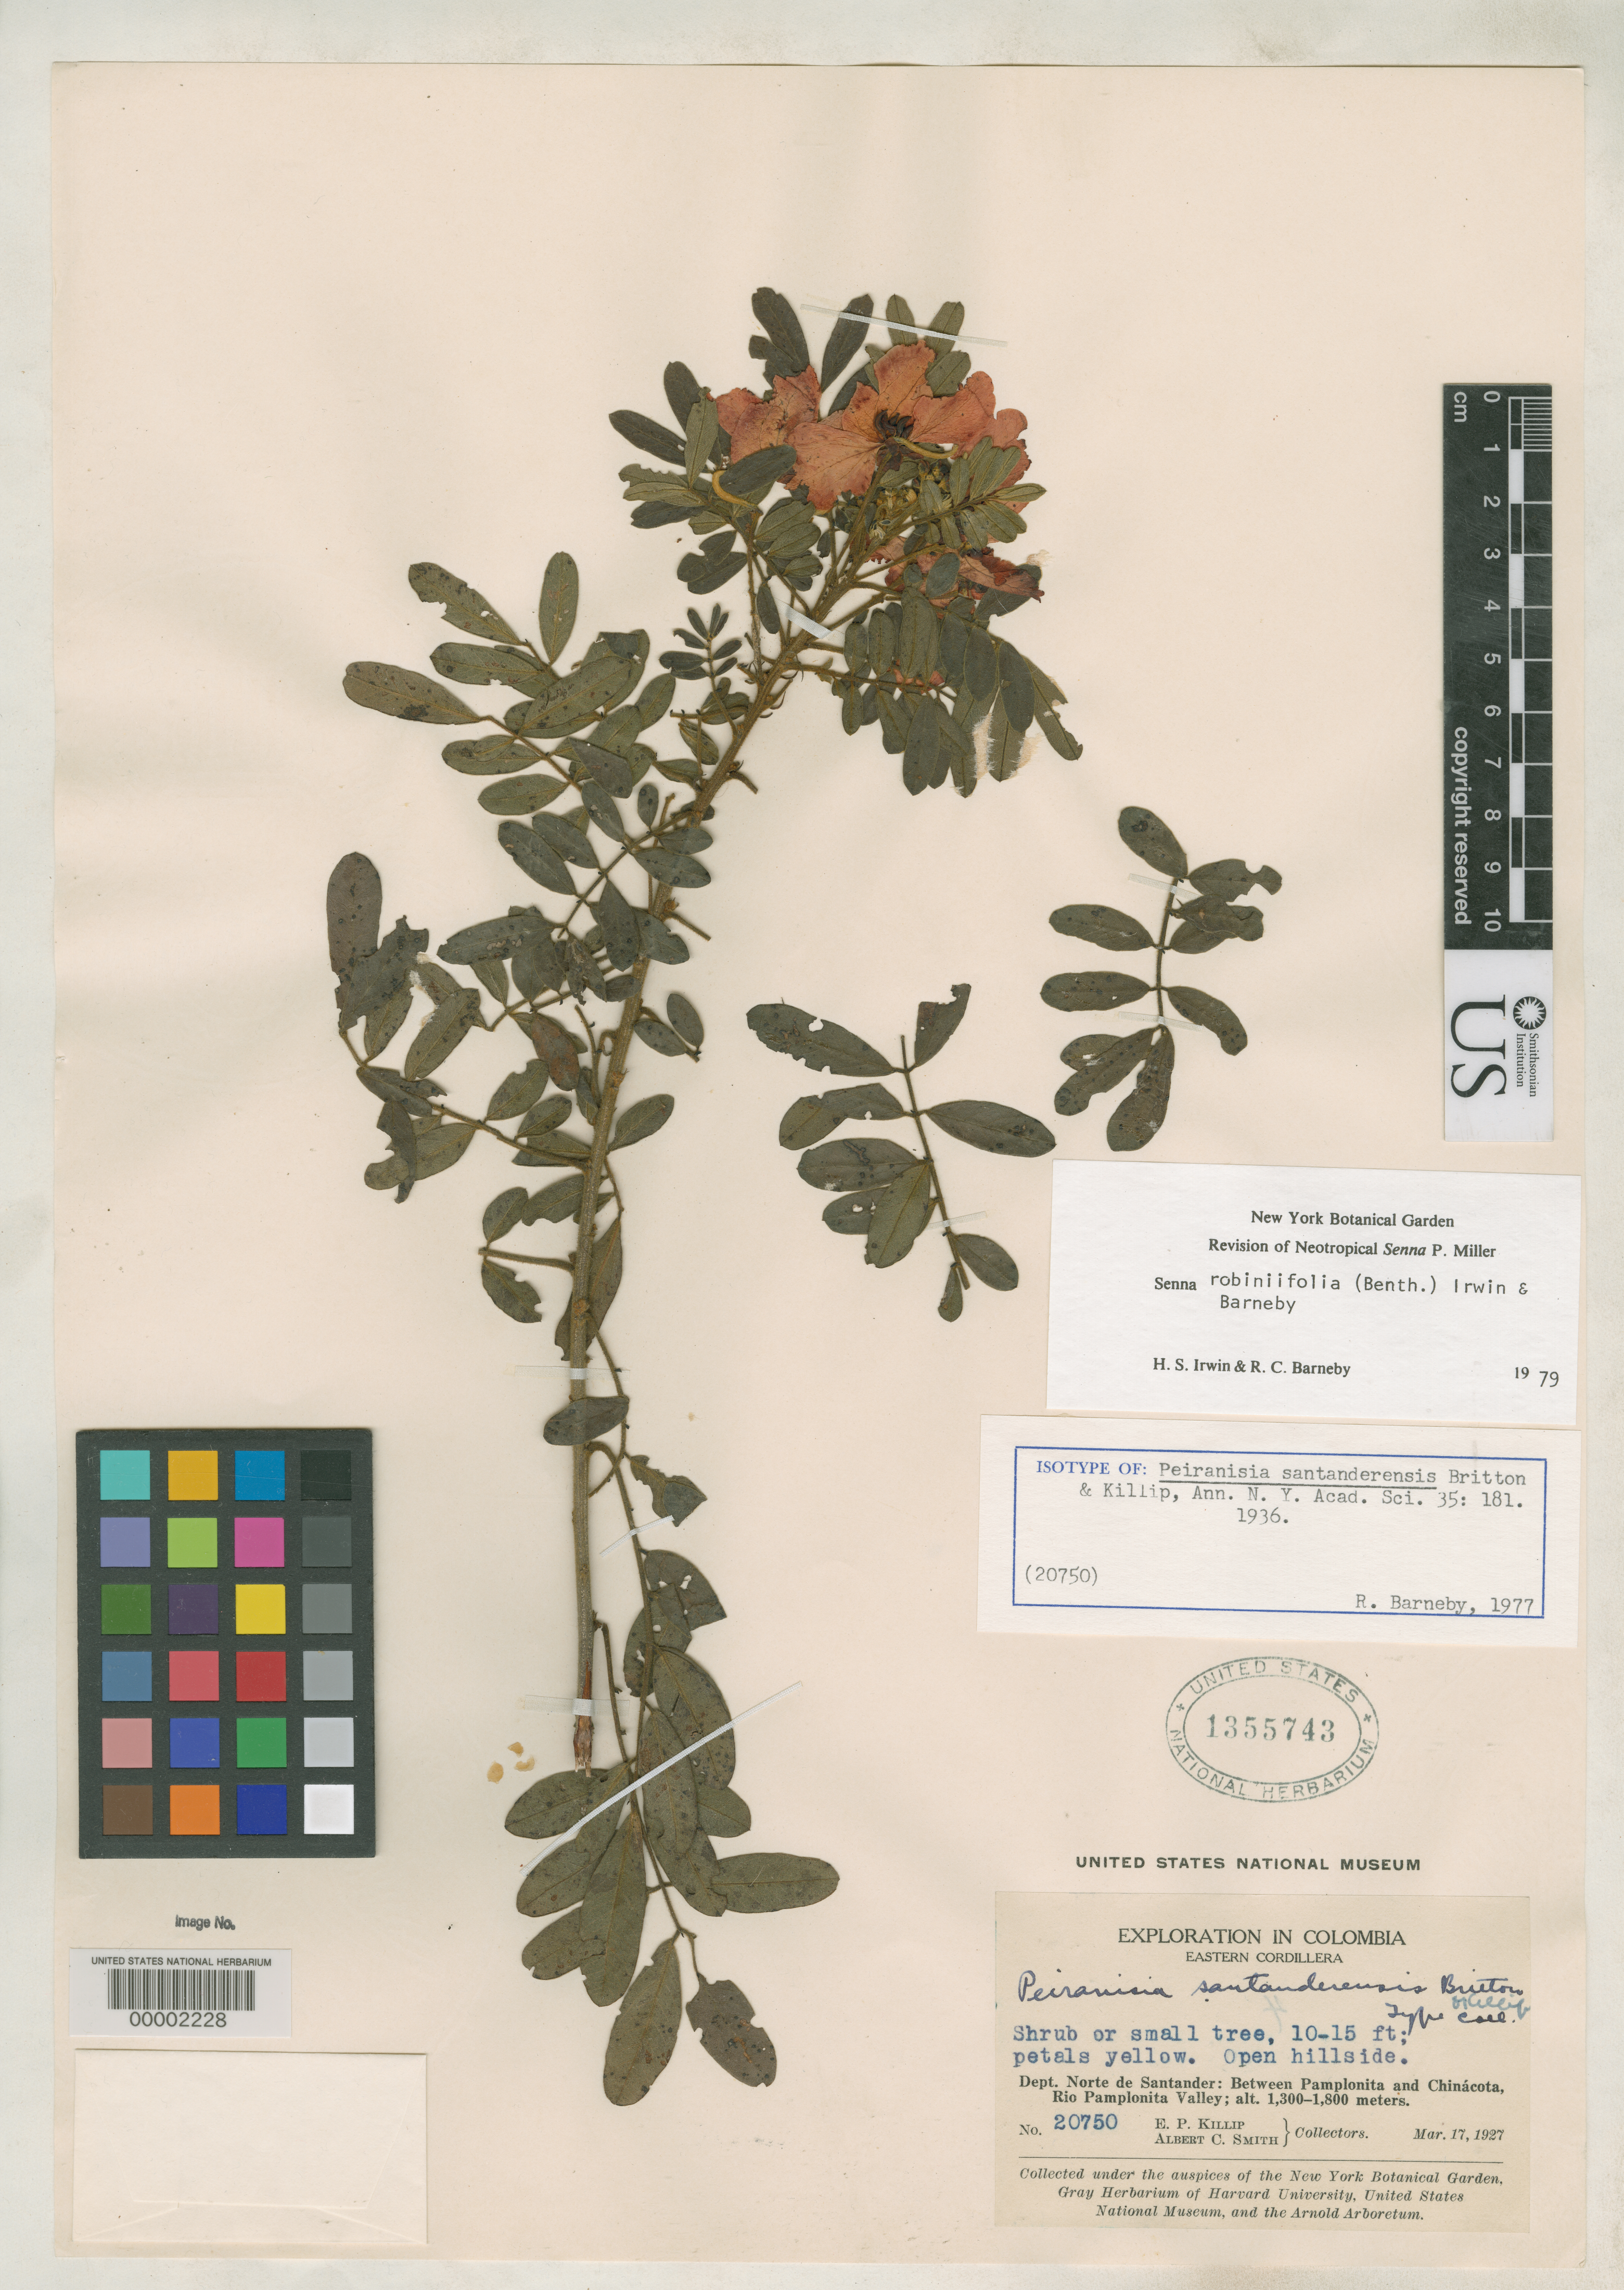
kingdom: Plantae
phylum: Tracheophyta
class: Magnoliopsida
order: Fabales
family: Fabaceae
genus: Peiranisia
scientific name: Peiranisia santanderensis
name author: Britton & Killip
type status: Isotype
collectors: E. P. Killip & A. C. Smith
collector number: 20750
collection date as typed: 17 Mar 1927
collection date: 1927-03-17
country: Colombia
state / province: Norte de Santander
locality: Between Pamplorita and China Cota, Rio Pamplorita Valley.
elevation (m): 1300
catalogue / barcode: US 1355743